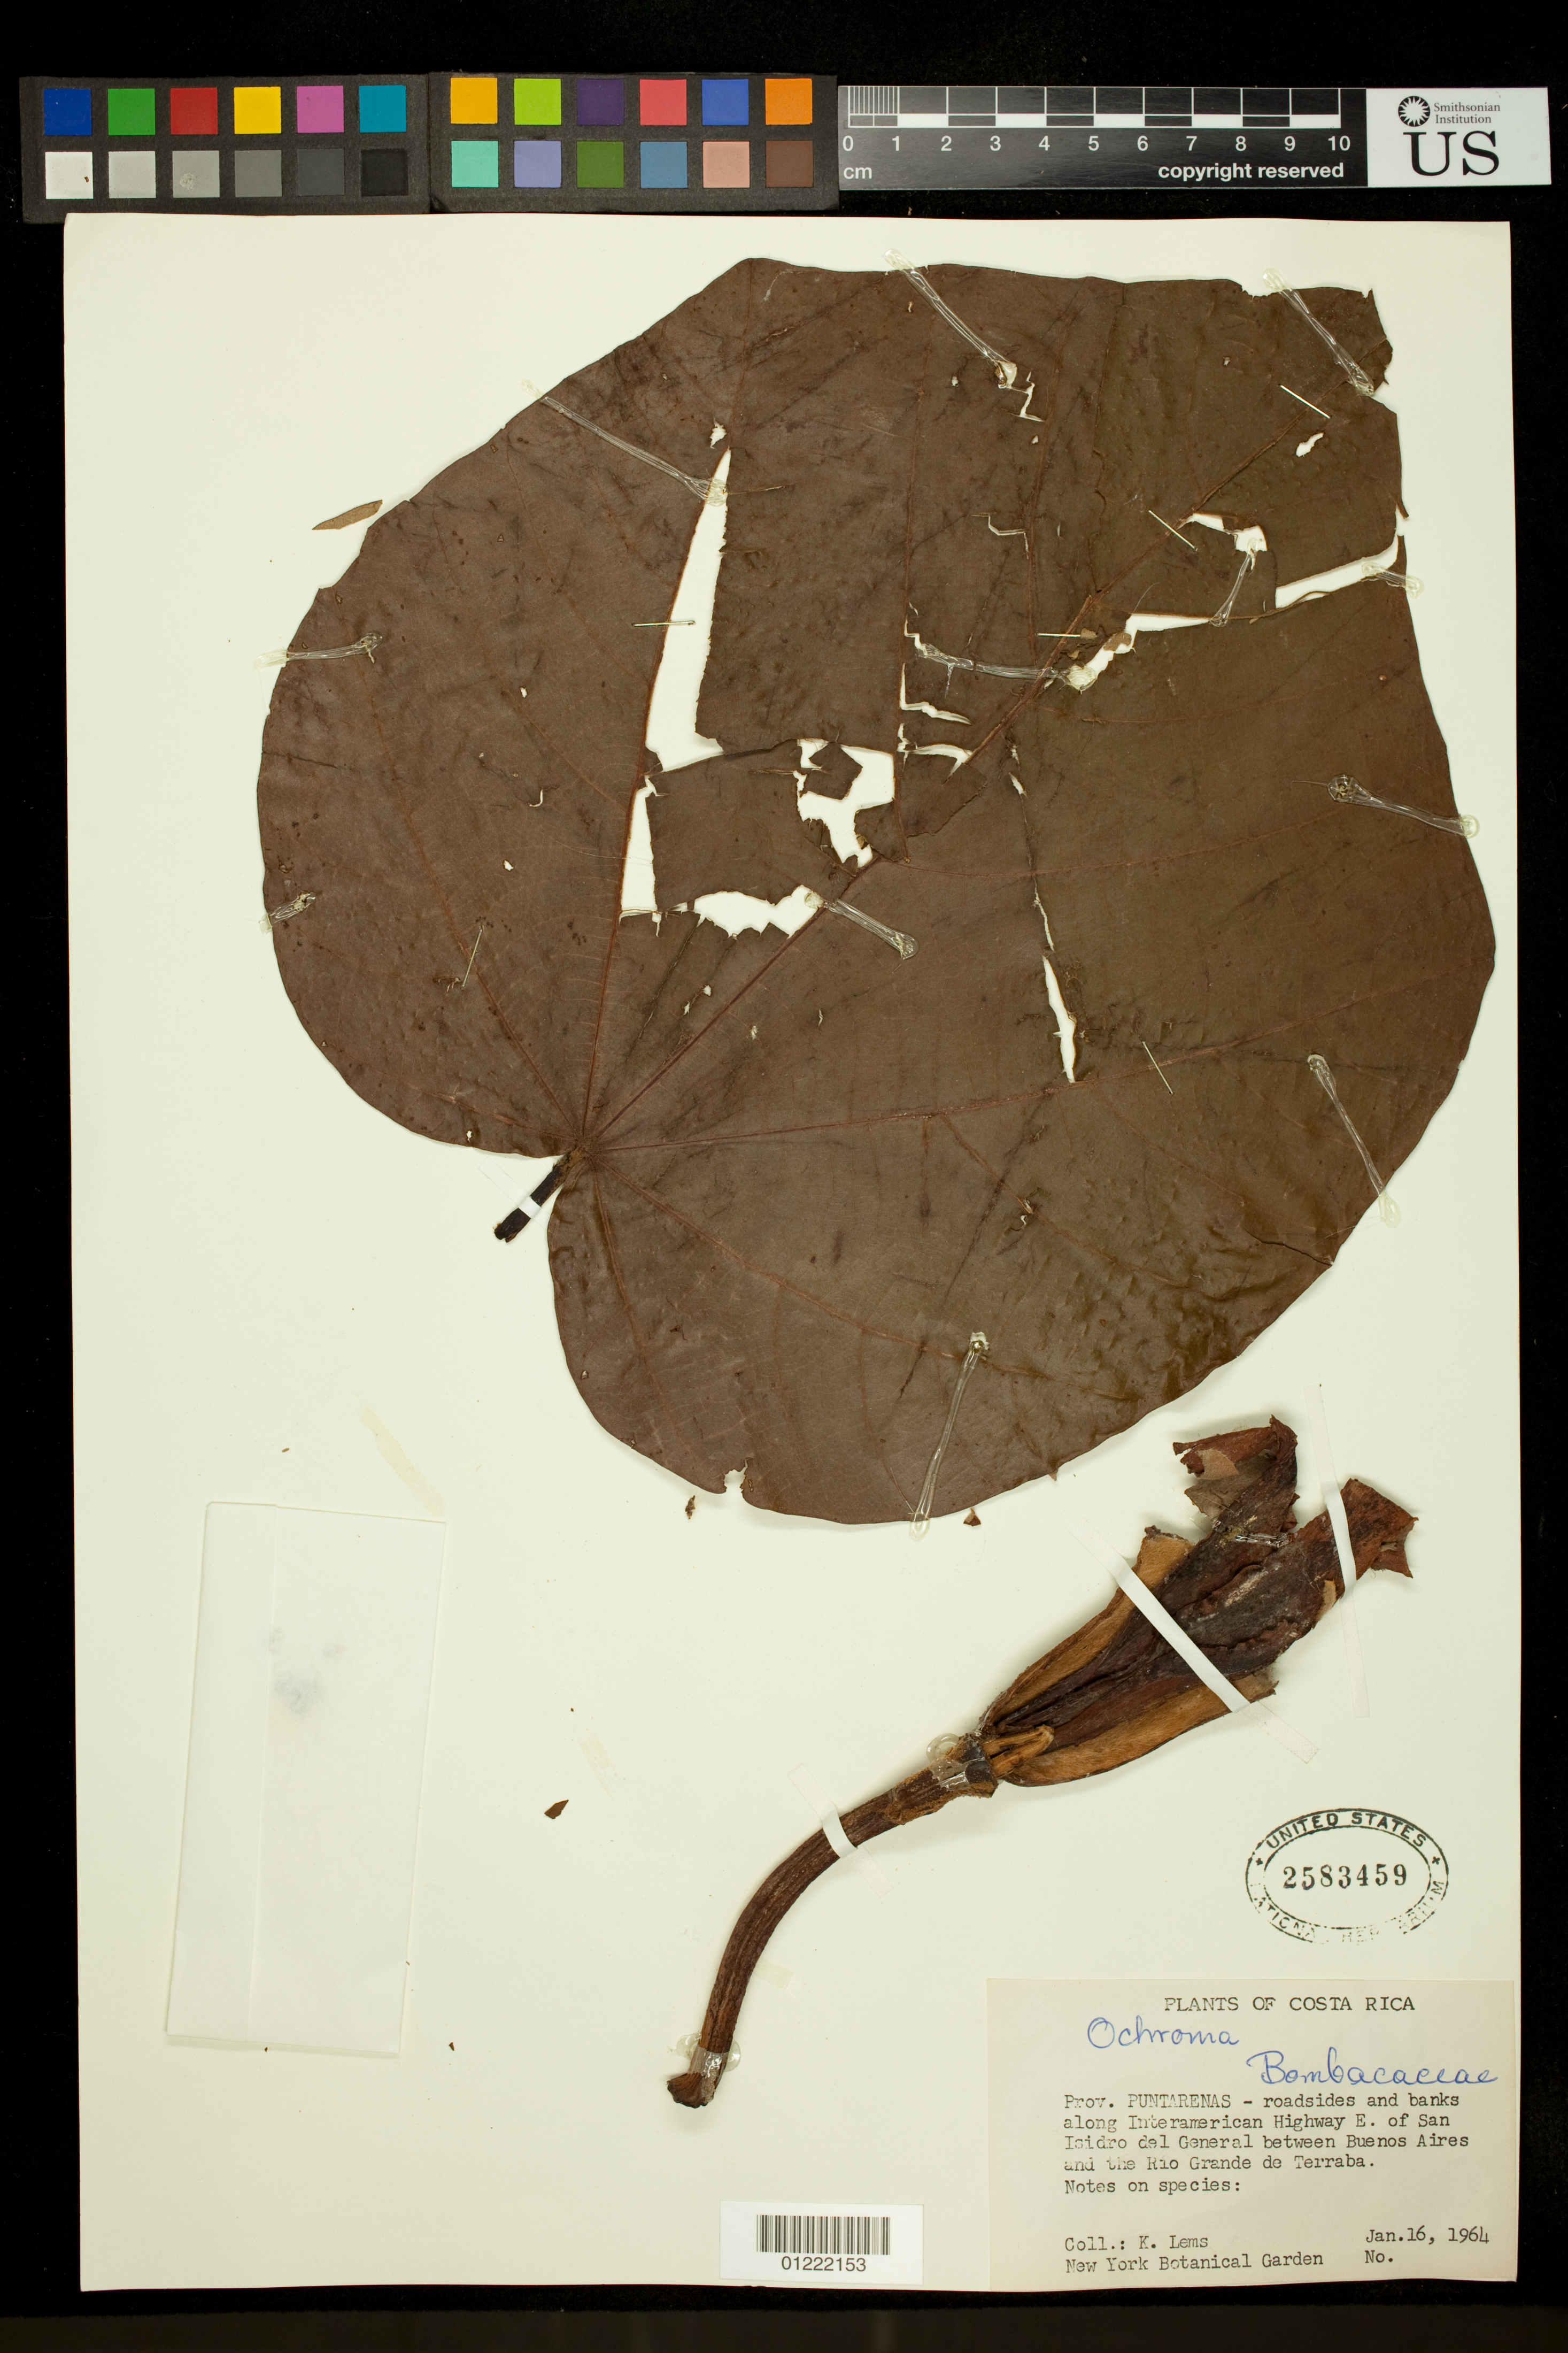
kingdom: Plantae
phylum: Tracheophyta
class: Magnoliopsida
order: Malvales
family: Malvaceae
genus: Ochroma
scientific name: Ochroma pyramidale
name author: (Cav. ex Lam.) Urb.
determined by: Dorr, L. J., (BOT), Smithsonian Institution - National Museum of Natural History (UNITED STATES)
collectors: K. Lems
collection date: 1964-01-16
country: Costa Rica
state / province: Puntarenas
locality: Roadsides and banks along Interamerican Highway E. of San Isidro del General between Buenos Aires and the Rio Grande de Terraba.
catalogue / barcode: US 2583459